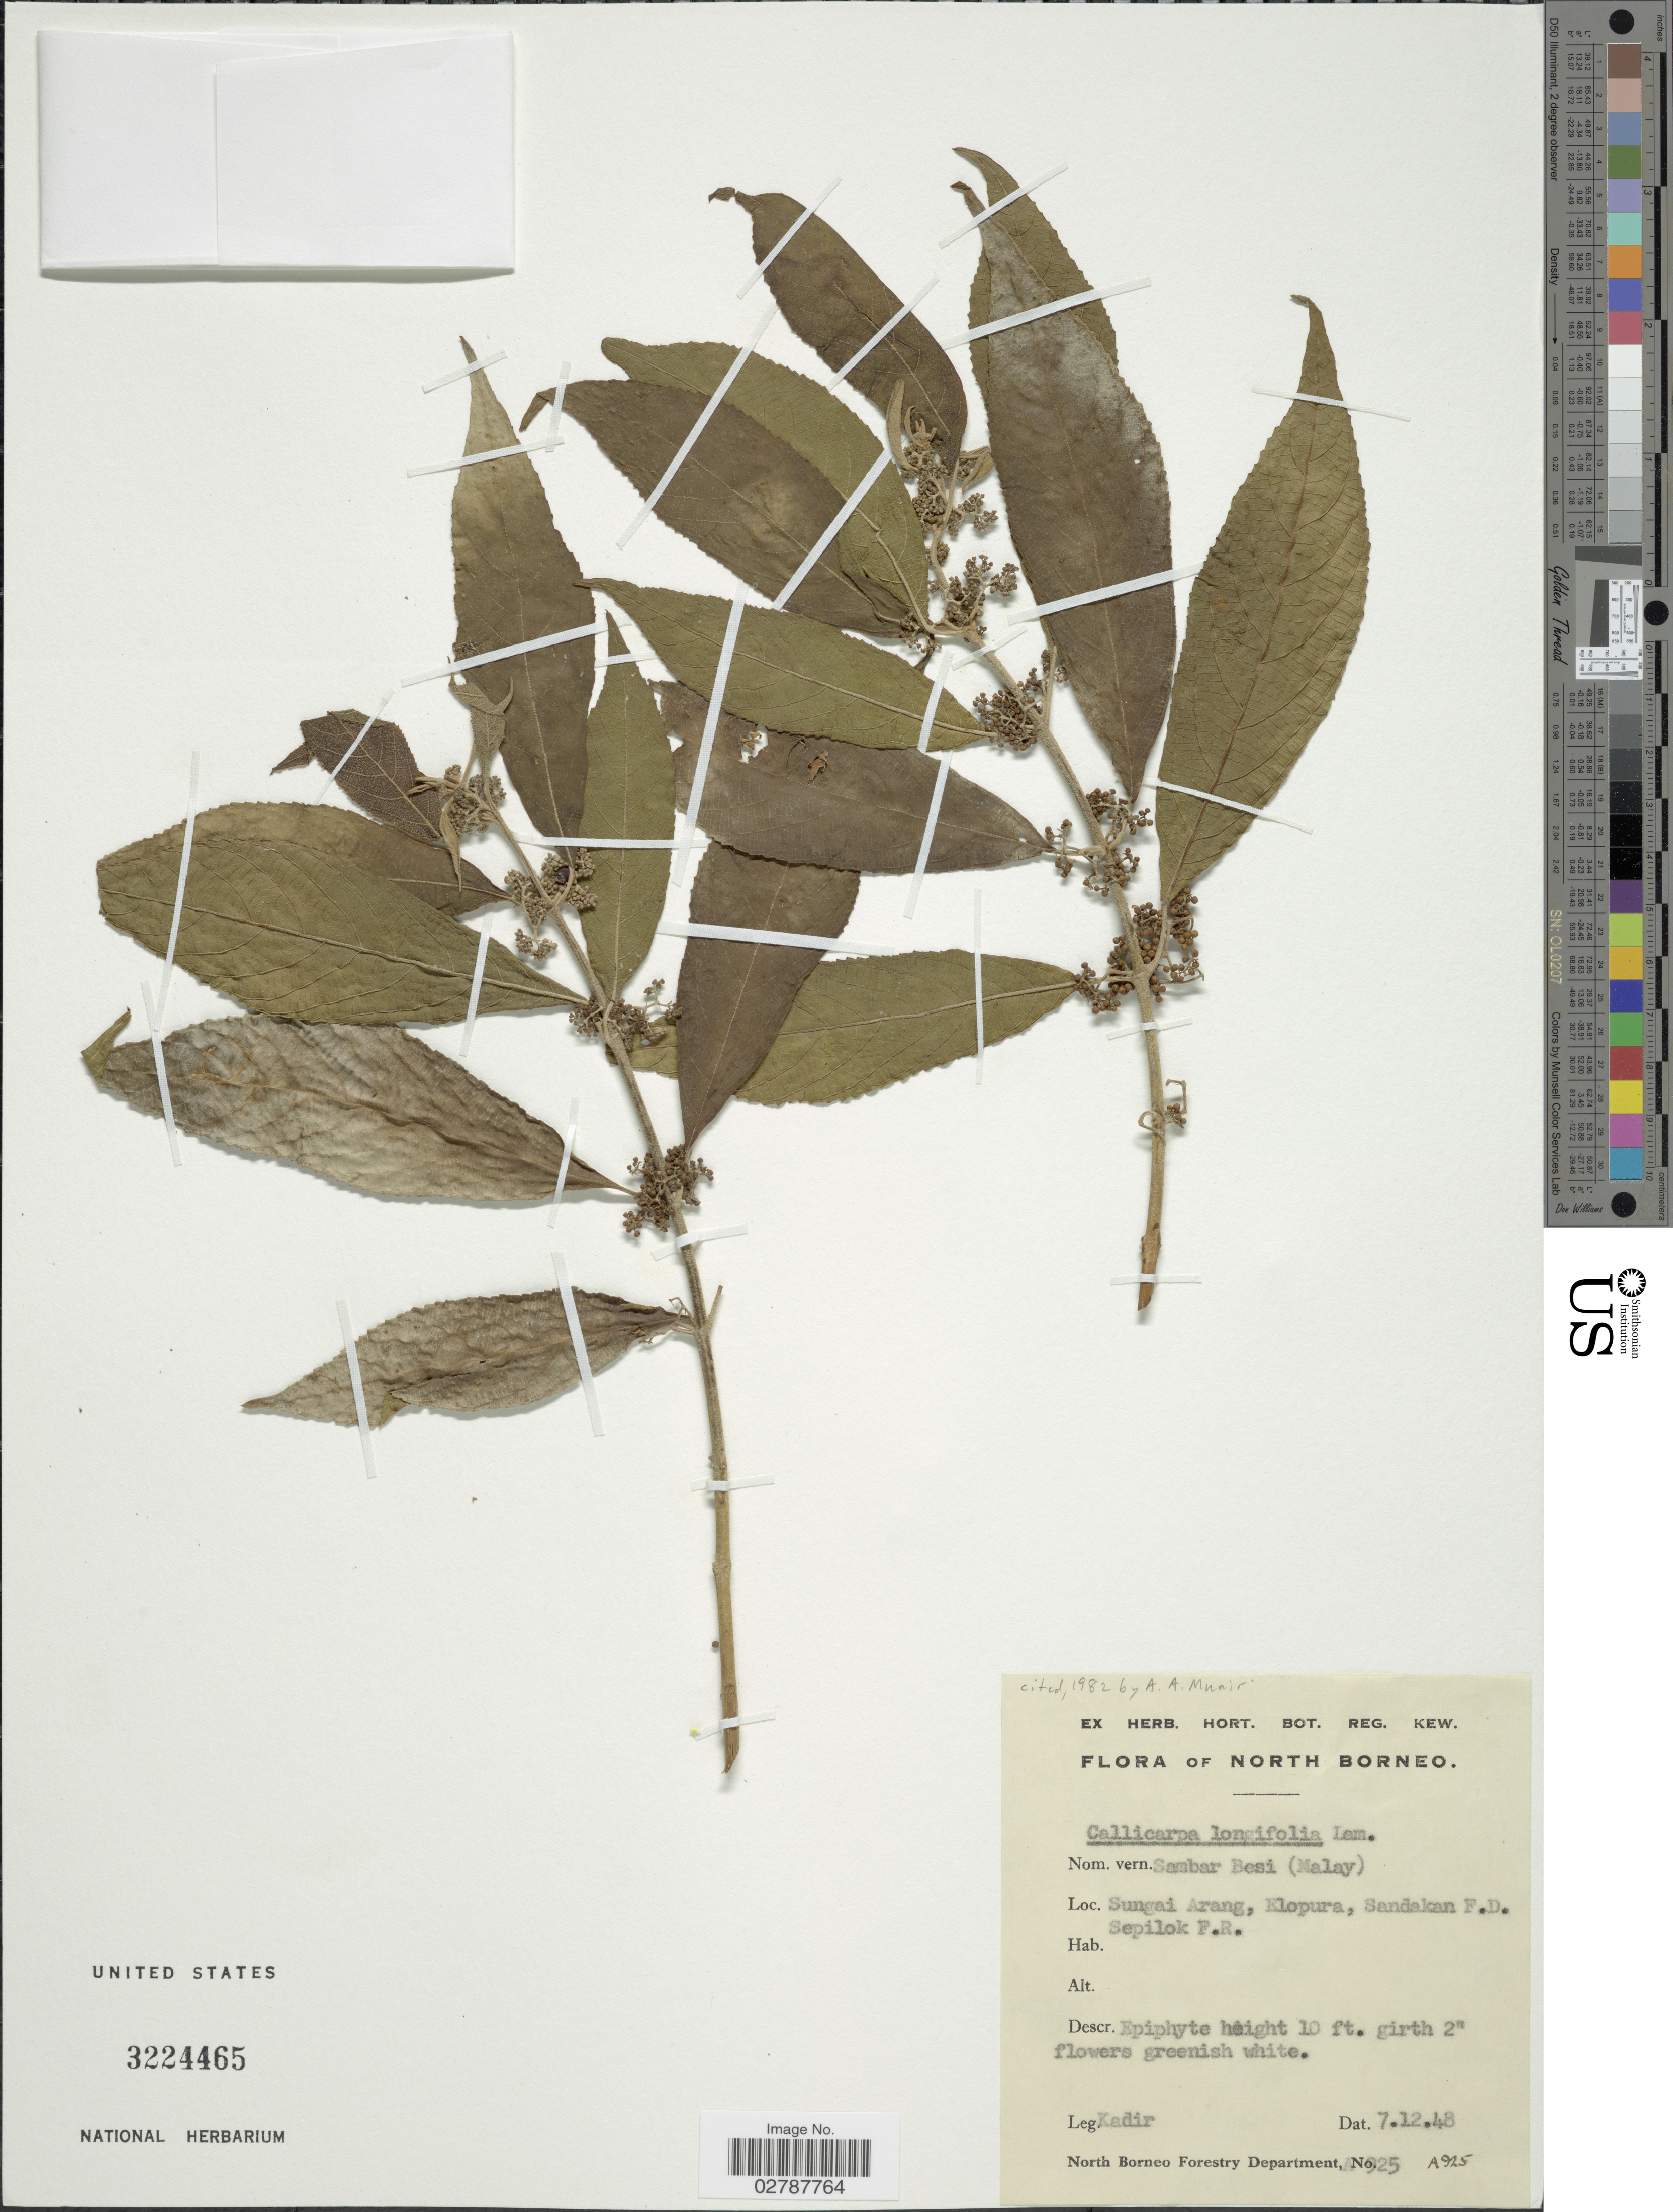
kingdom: Plantae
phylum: Tracheophyta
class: Magnoliopsida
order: Lamiales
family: Lamiaceae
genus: Callicarpa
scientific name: Callicarpa longifolia f. floccosa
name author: Schauer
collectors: -. Kadir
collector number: A925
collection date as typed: Transcribed d/m/y: 7/12/48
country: Malaysia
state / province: Sabah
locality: North Borneo. Sungai Arang, Elopura, Sandakan F.D. Sepilok F.R.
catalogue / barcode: US 3224465